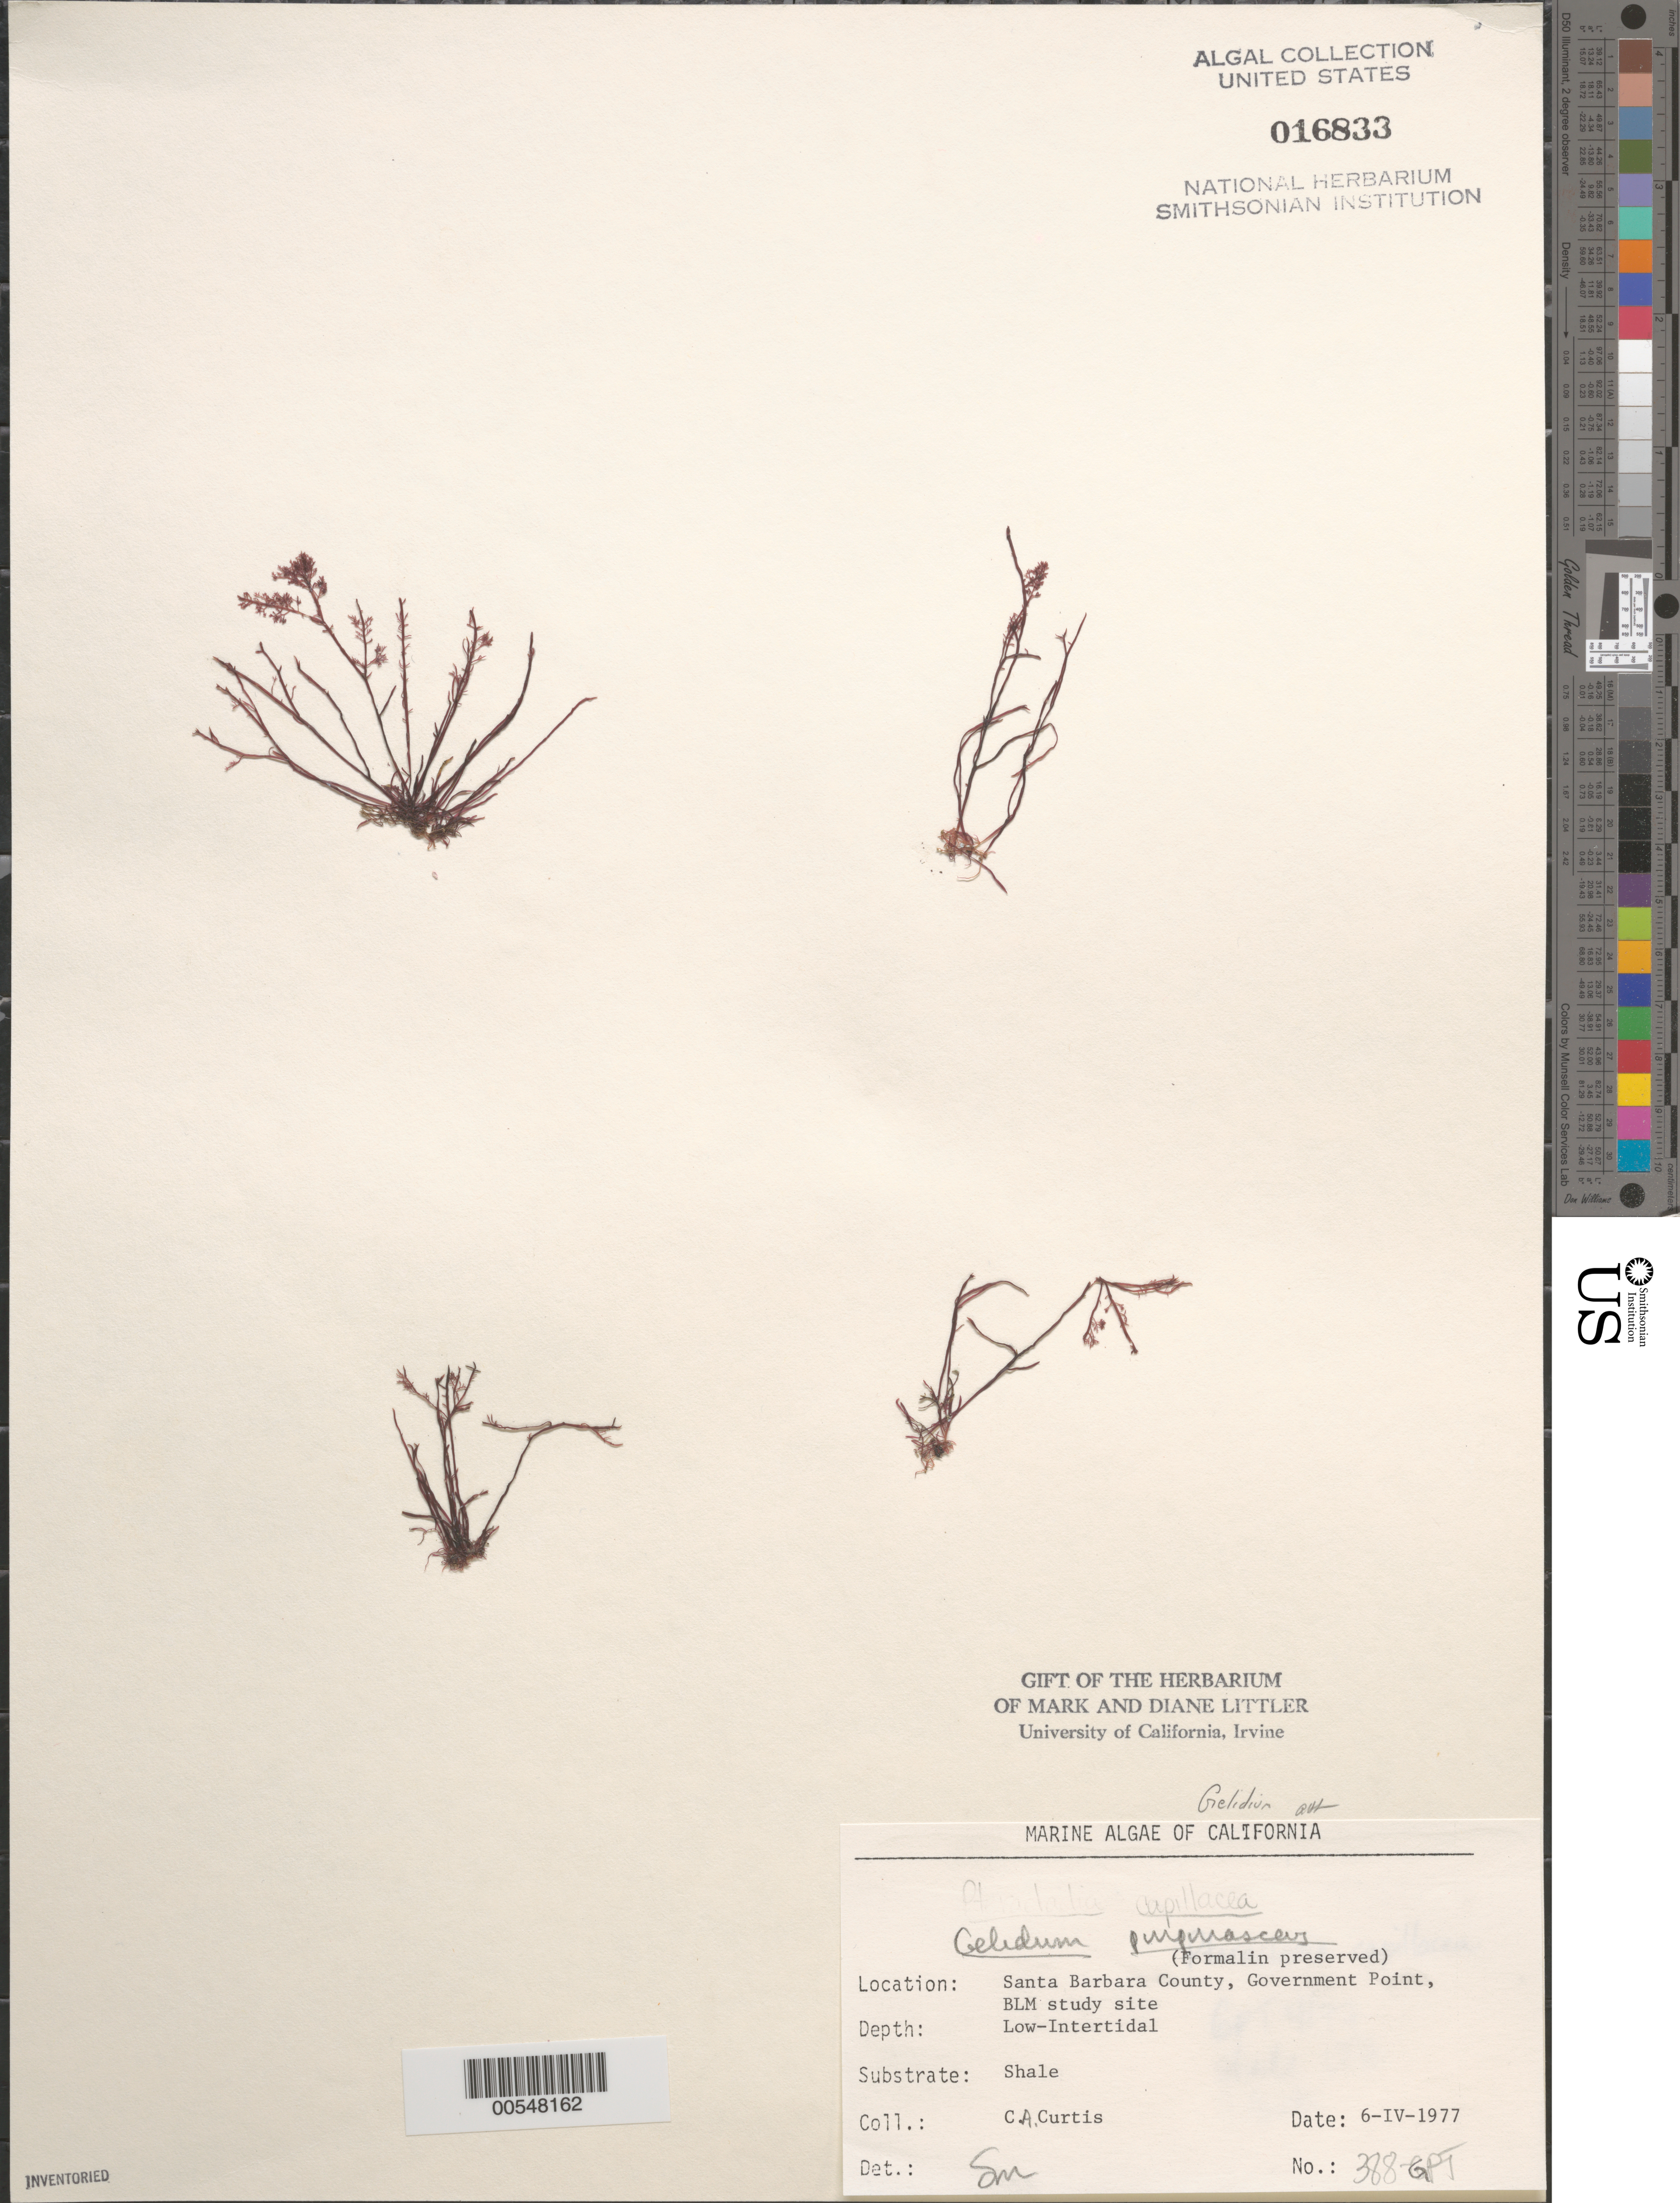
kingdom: Plantae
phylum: Rhodophyta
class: Florideophyceae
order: Gelidiales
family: Gelidiaceae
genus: Gelidium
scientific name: Gelidium purpurascens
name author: N.L. Gardner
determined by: Murray, S. N.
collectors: C. Curtis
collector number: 388-gpt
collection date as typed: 06 Apr 1977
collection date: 1977-04-06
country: United States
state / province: California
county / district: Santa Barbara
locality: Government Point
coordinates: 34 26'31"N, 120 24'06"W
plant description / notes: BLM-SOCALBIGHT Rocky Intertidal Survey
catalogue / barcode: US 16833